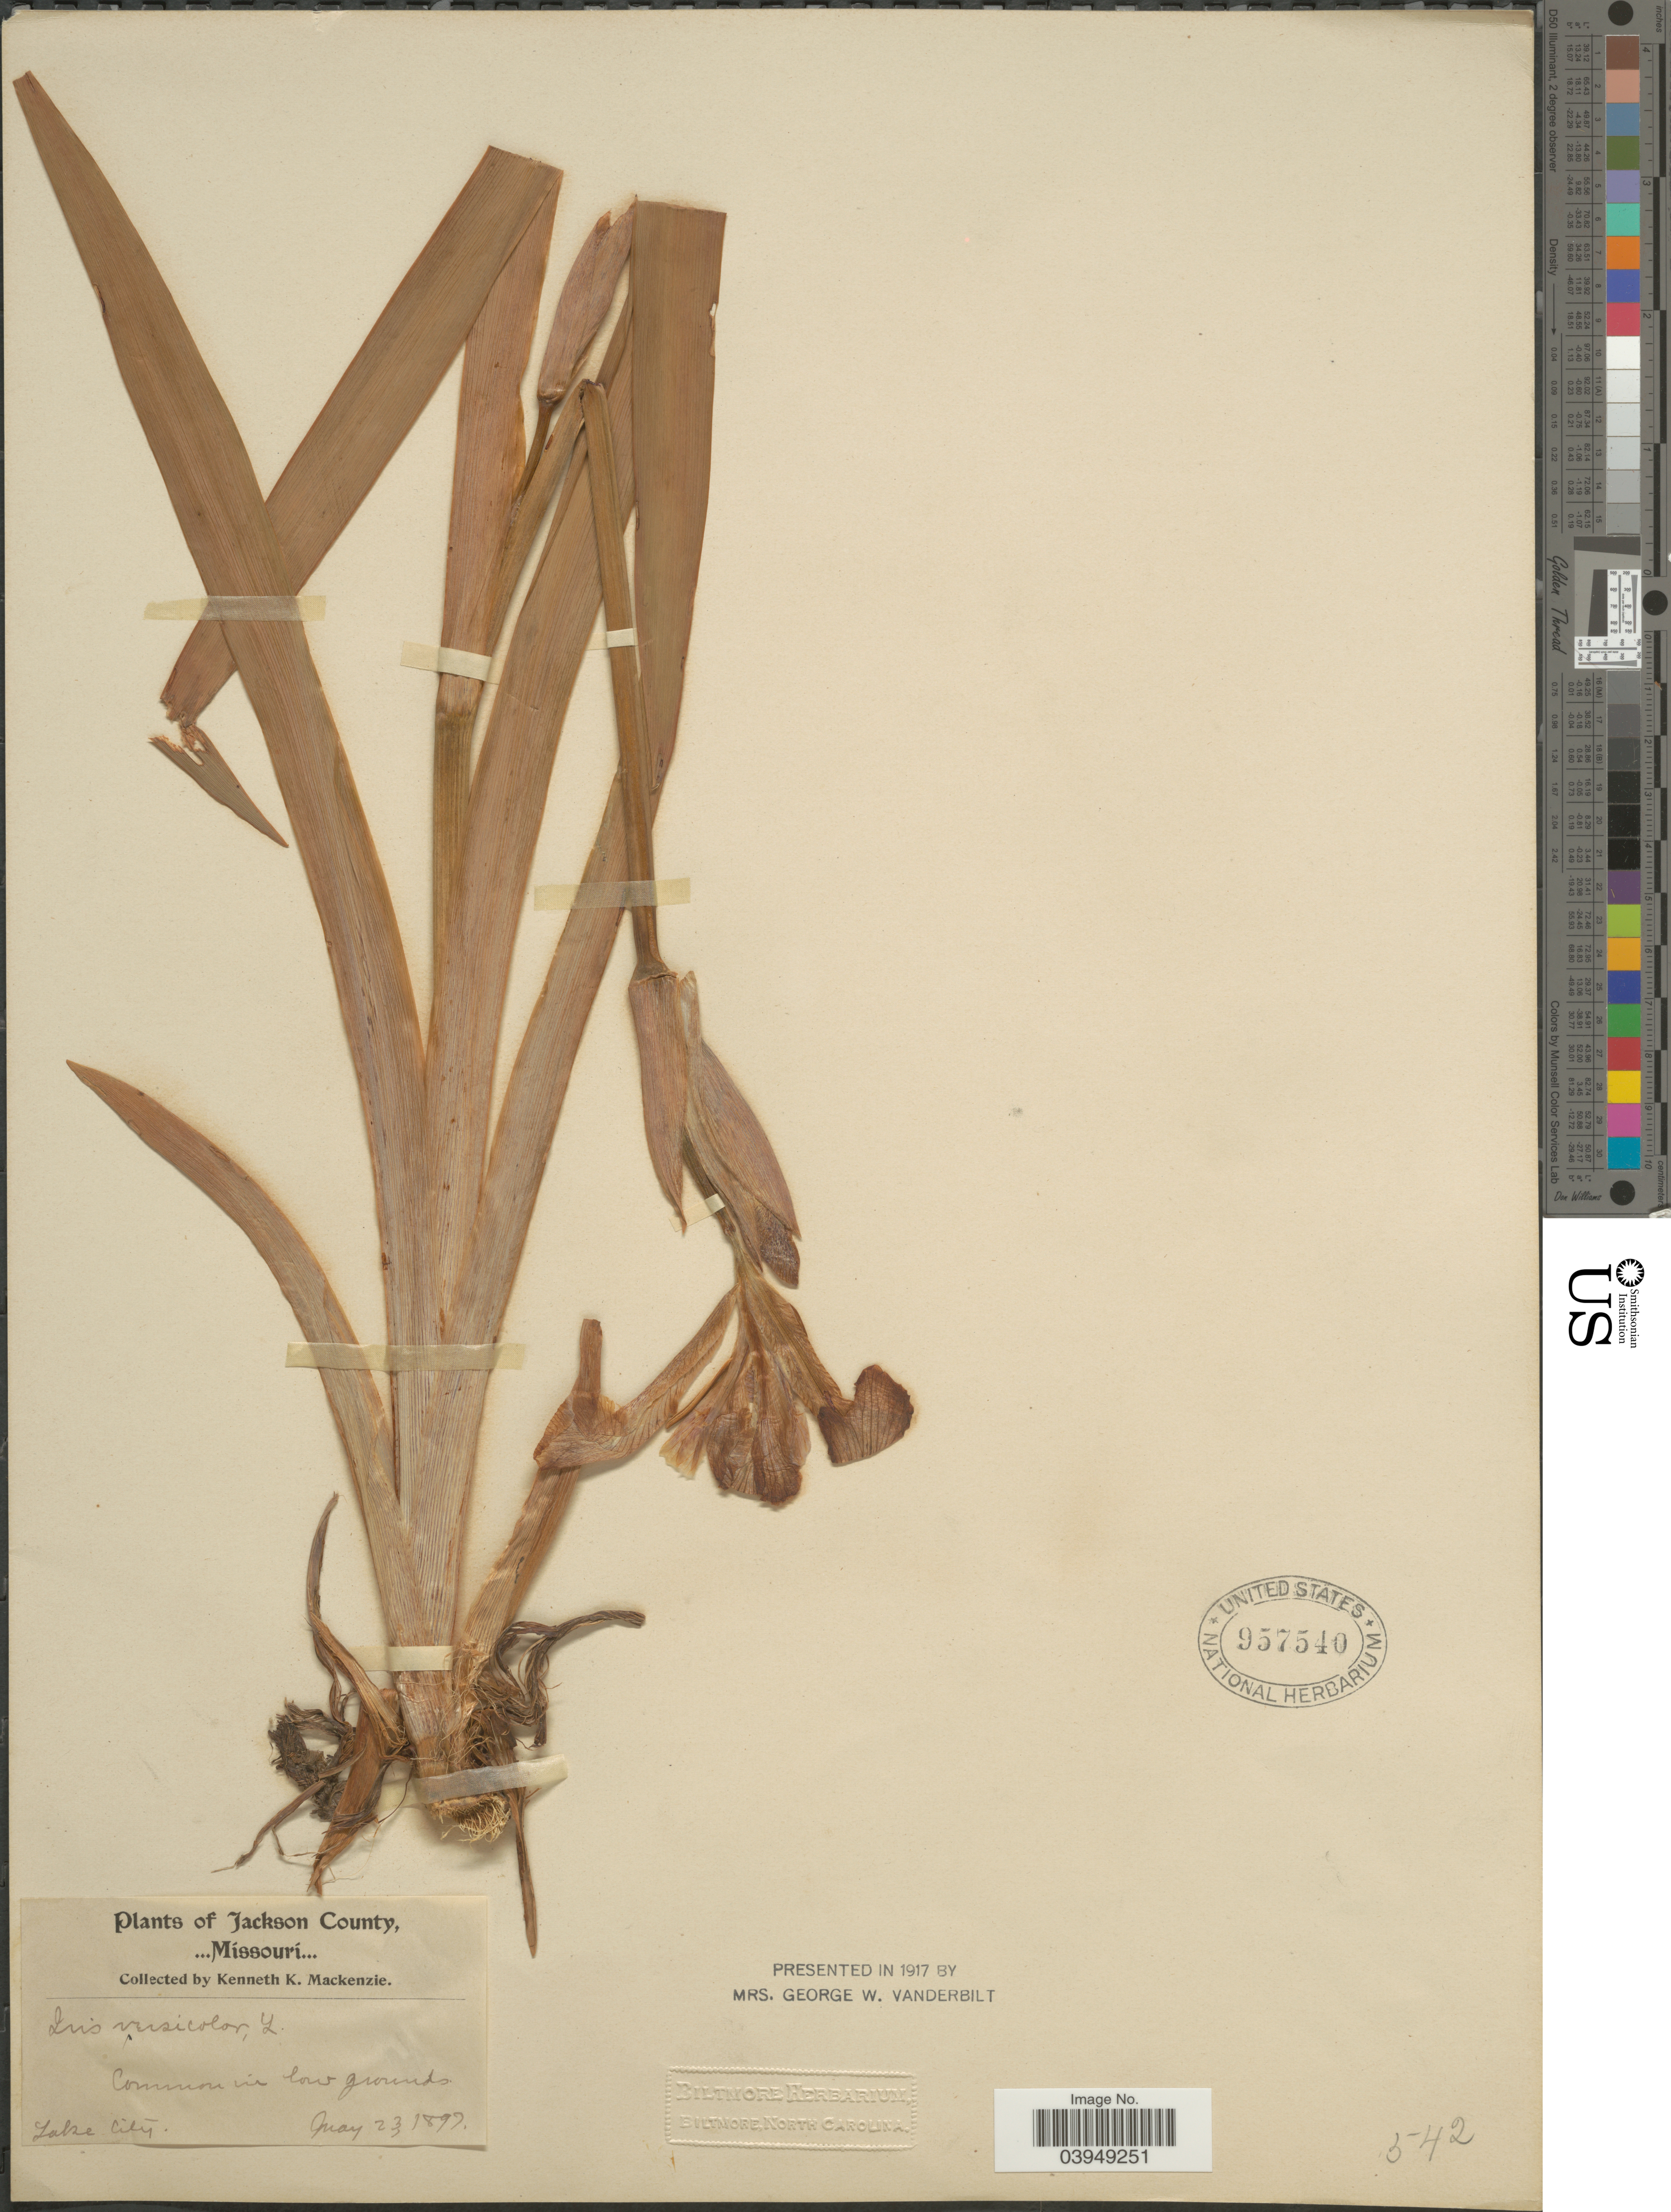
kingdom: Plantae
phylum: Tracheophyta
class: Liliopsida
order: Asparagales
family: Iridaceae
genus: Iris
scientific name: Iris versicolor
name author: L.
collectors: K. K. Mackenzie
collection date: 1897-05-23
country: United States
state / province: Missouri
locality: Jackson County. Lake City.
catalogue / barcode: US 957540